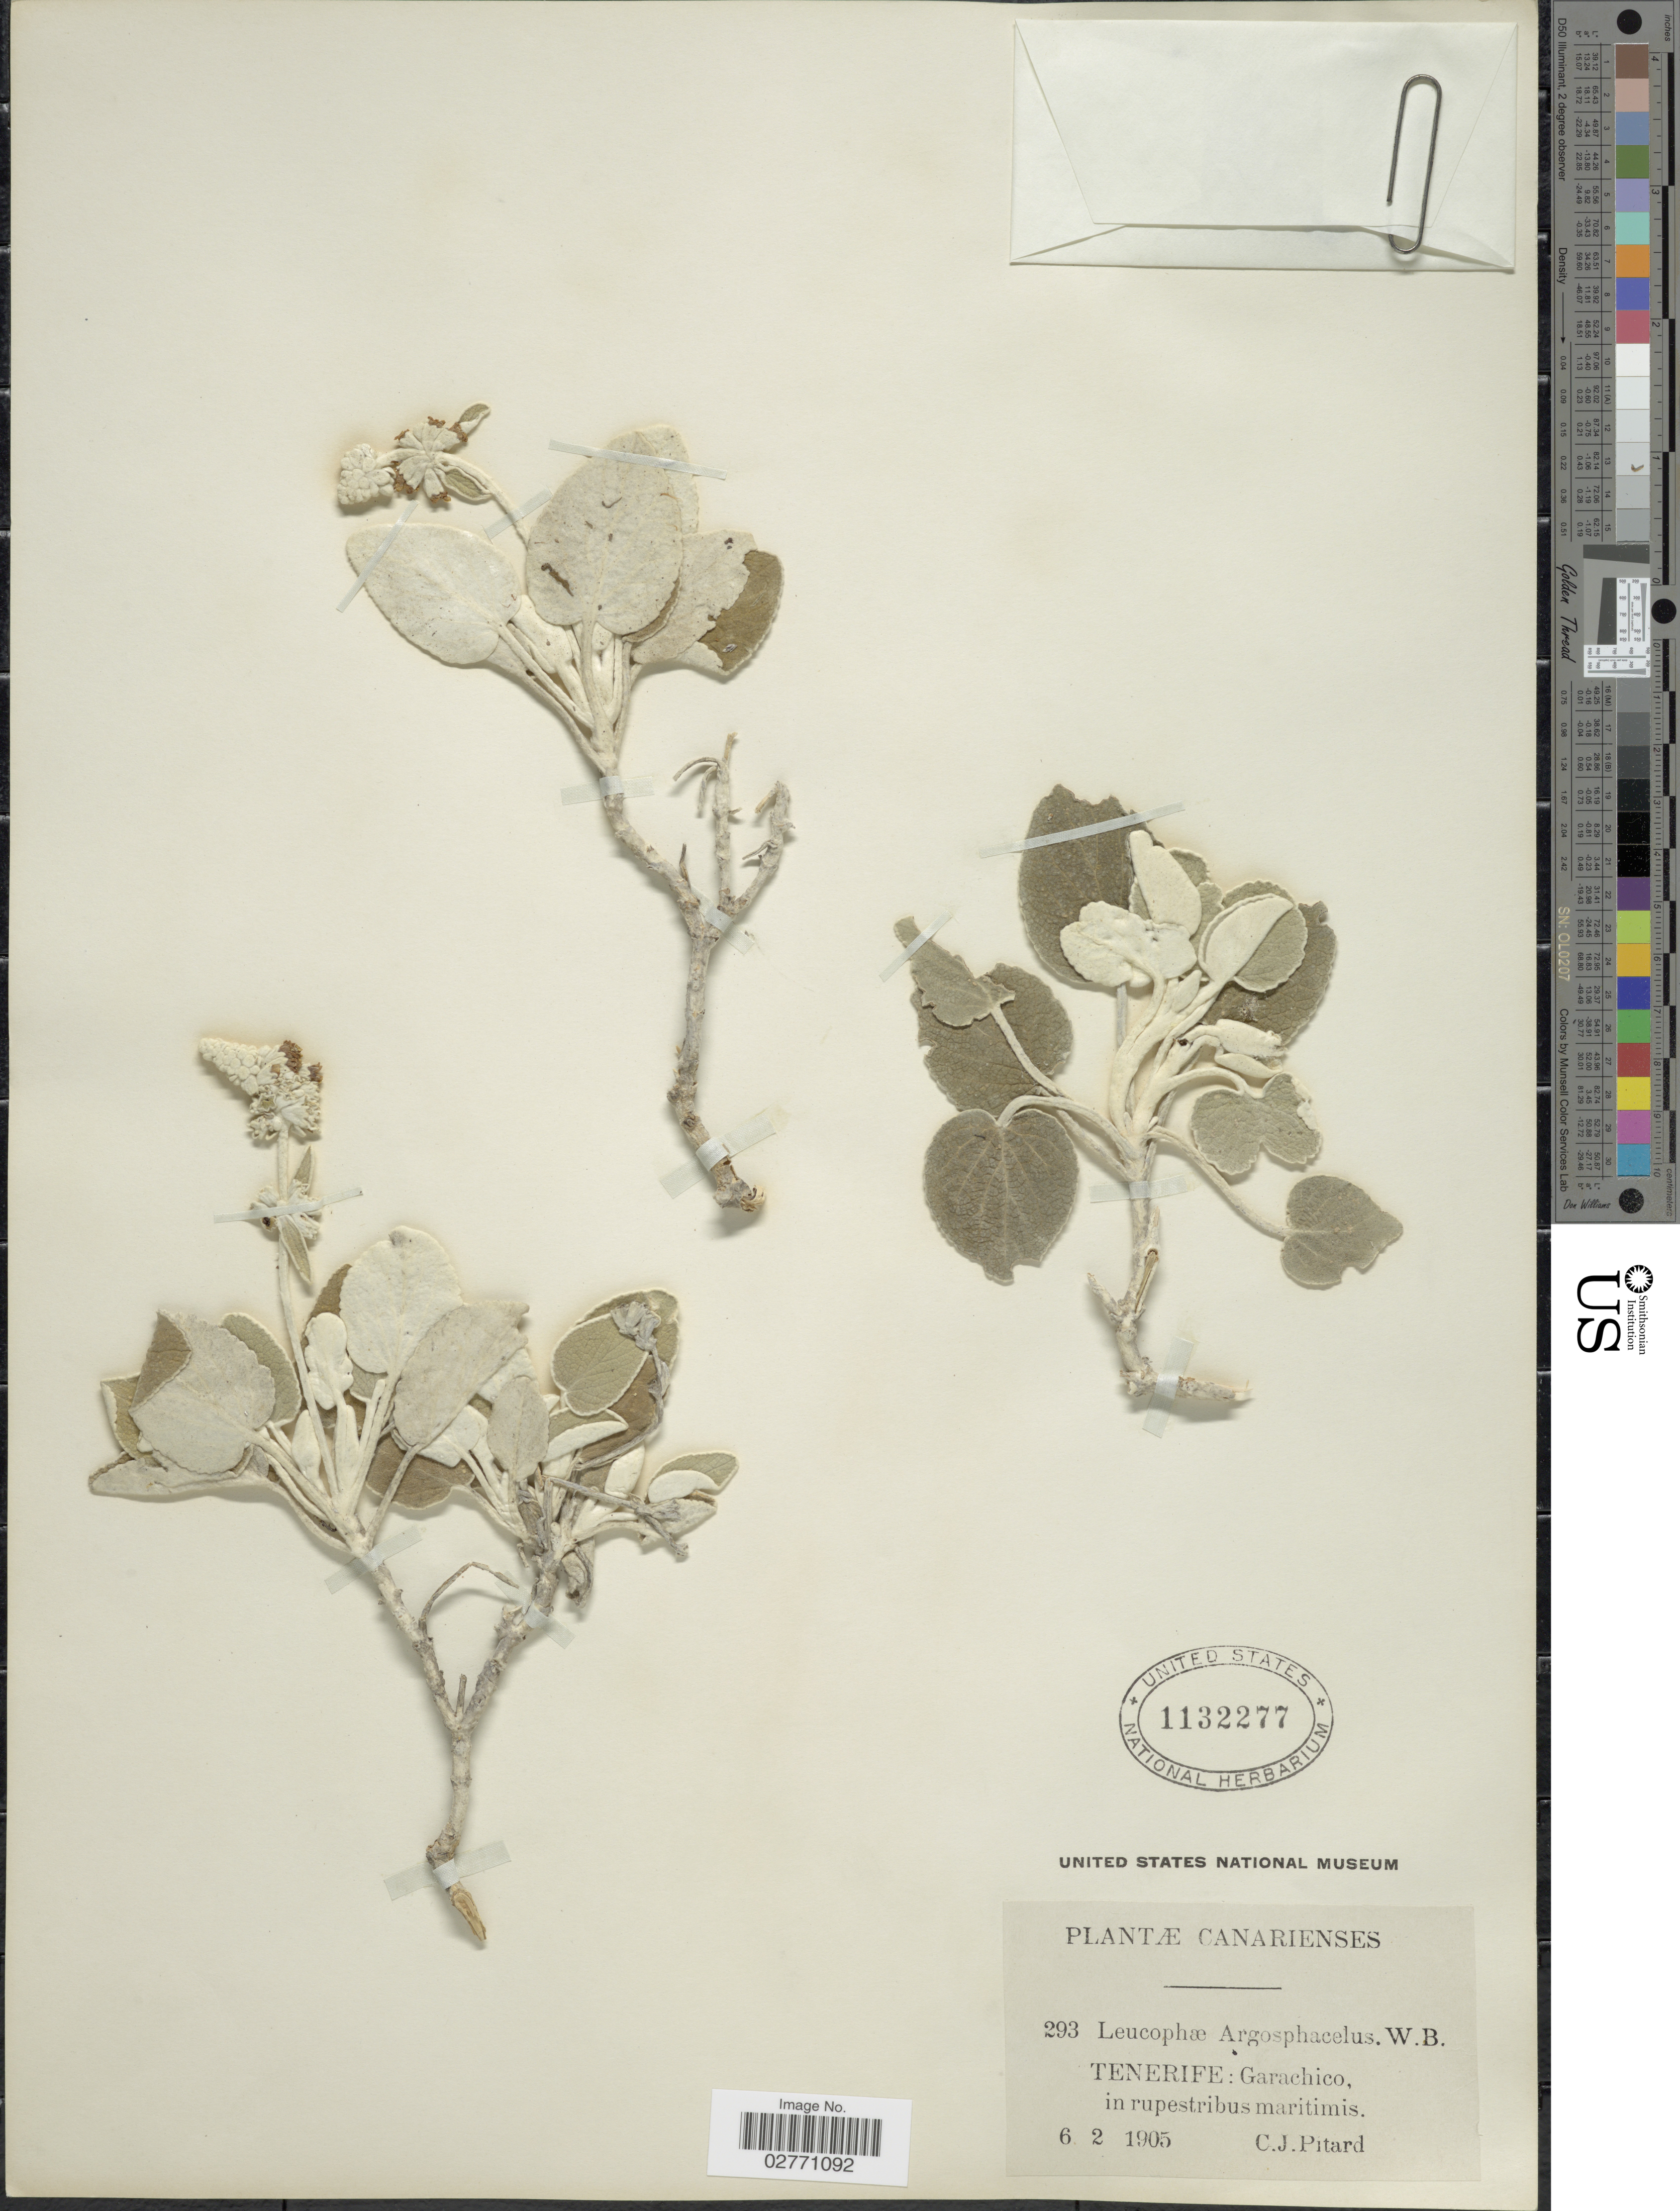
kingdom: Plantae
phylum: Tracheophyta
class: Magnoliopsida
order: Lamiales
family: Lamiaceae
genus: Sideritis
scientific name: Sideritis argosphacelus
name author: (Webb & Berthel.) Clos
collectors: C. Pitard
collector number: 293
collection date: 1905-02-06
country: Spain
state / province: Canarias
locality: Canarienses. Tenerife: Garachico, in rupestribus maritimis.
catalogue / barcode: US 1132277